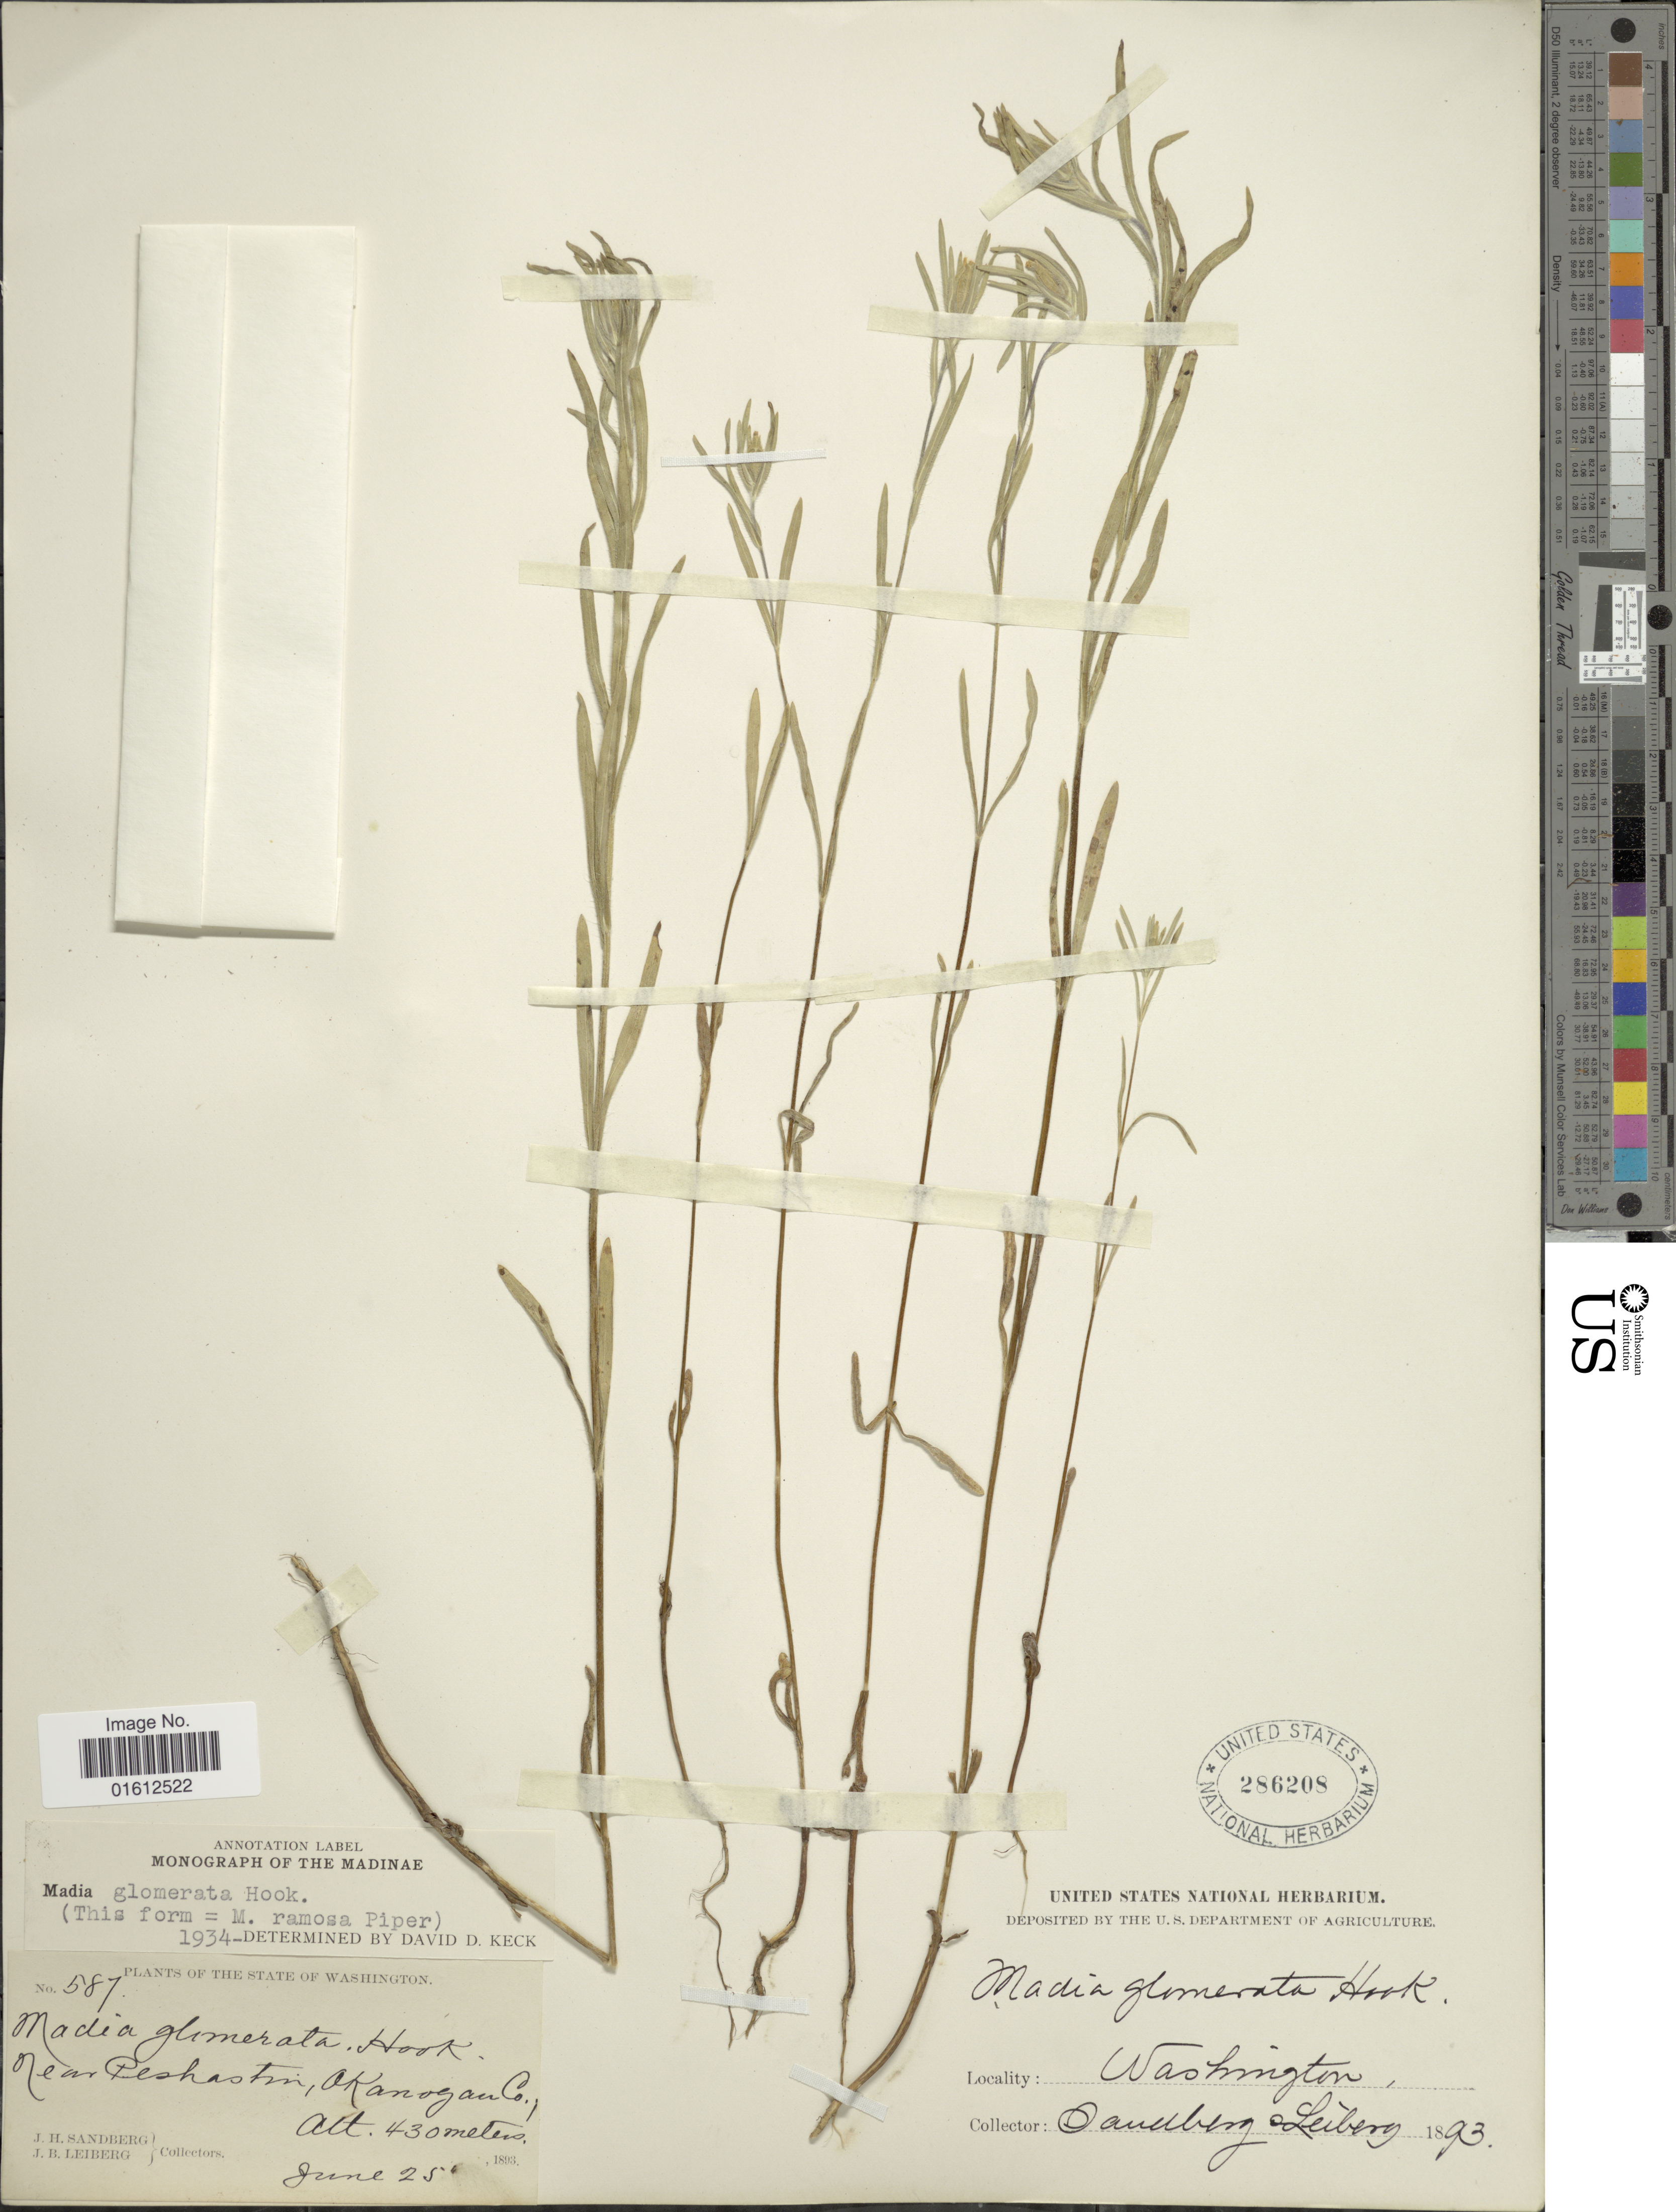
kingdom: Plantae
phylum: Tracheophyta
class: Magnoliopsida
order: Asterales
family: Asteraceae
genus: Madia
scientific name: Madia glomerata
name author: Hook.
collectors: J. H. Sandberg & J. B. Leiberg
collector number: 587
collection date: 1893-06-25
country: United States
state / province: Washington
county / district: Okanogan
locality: Near Peshastin, Akanogan Co.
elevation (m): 430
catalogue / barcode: US 286208